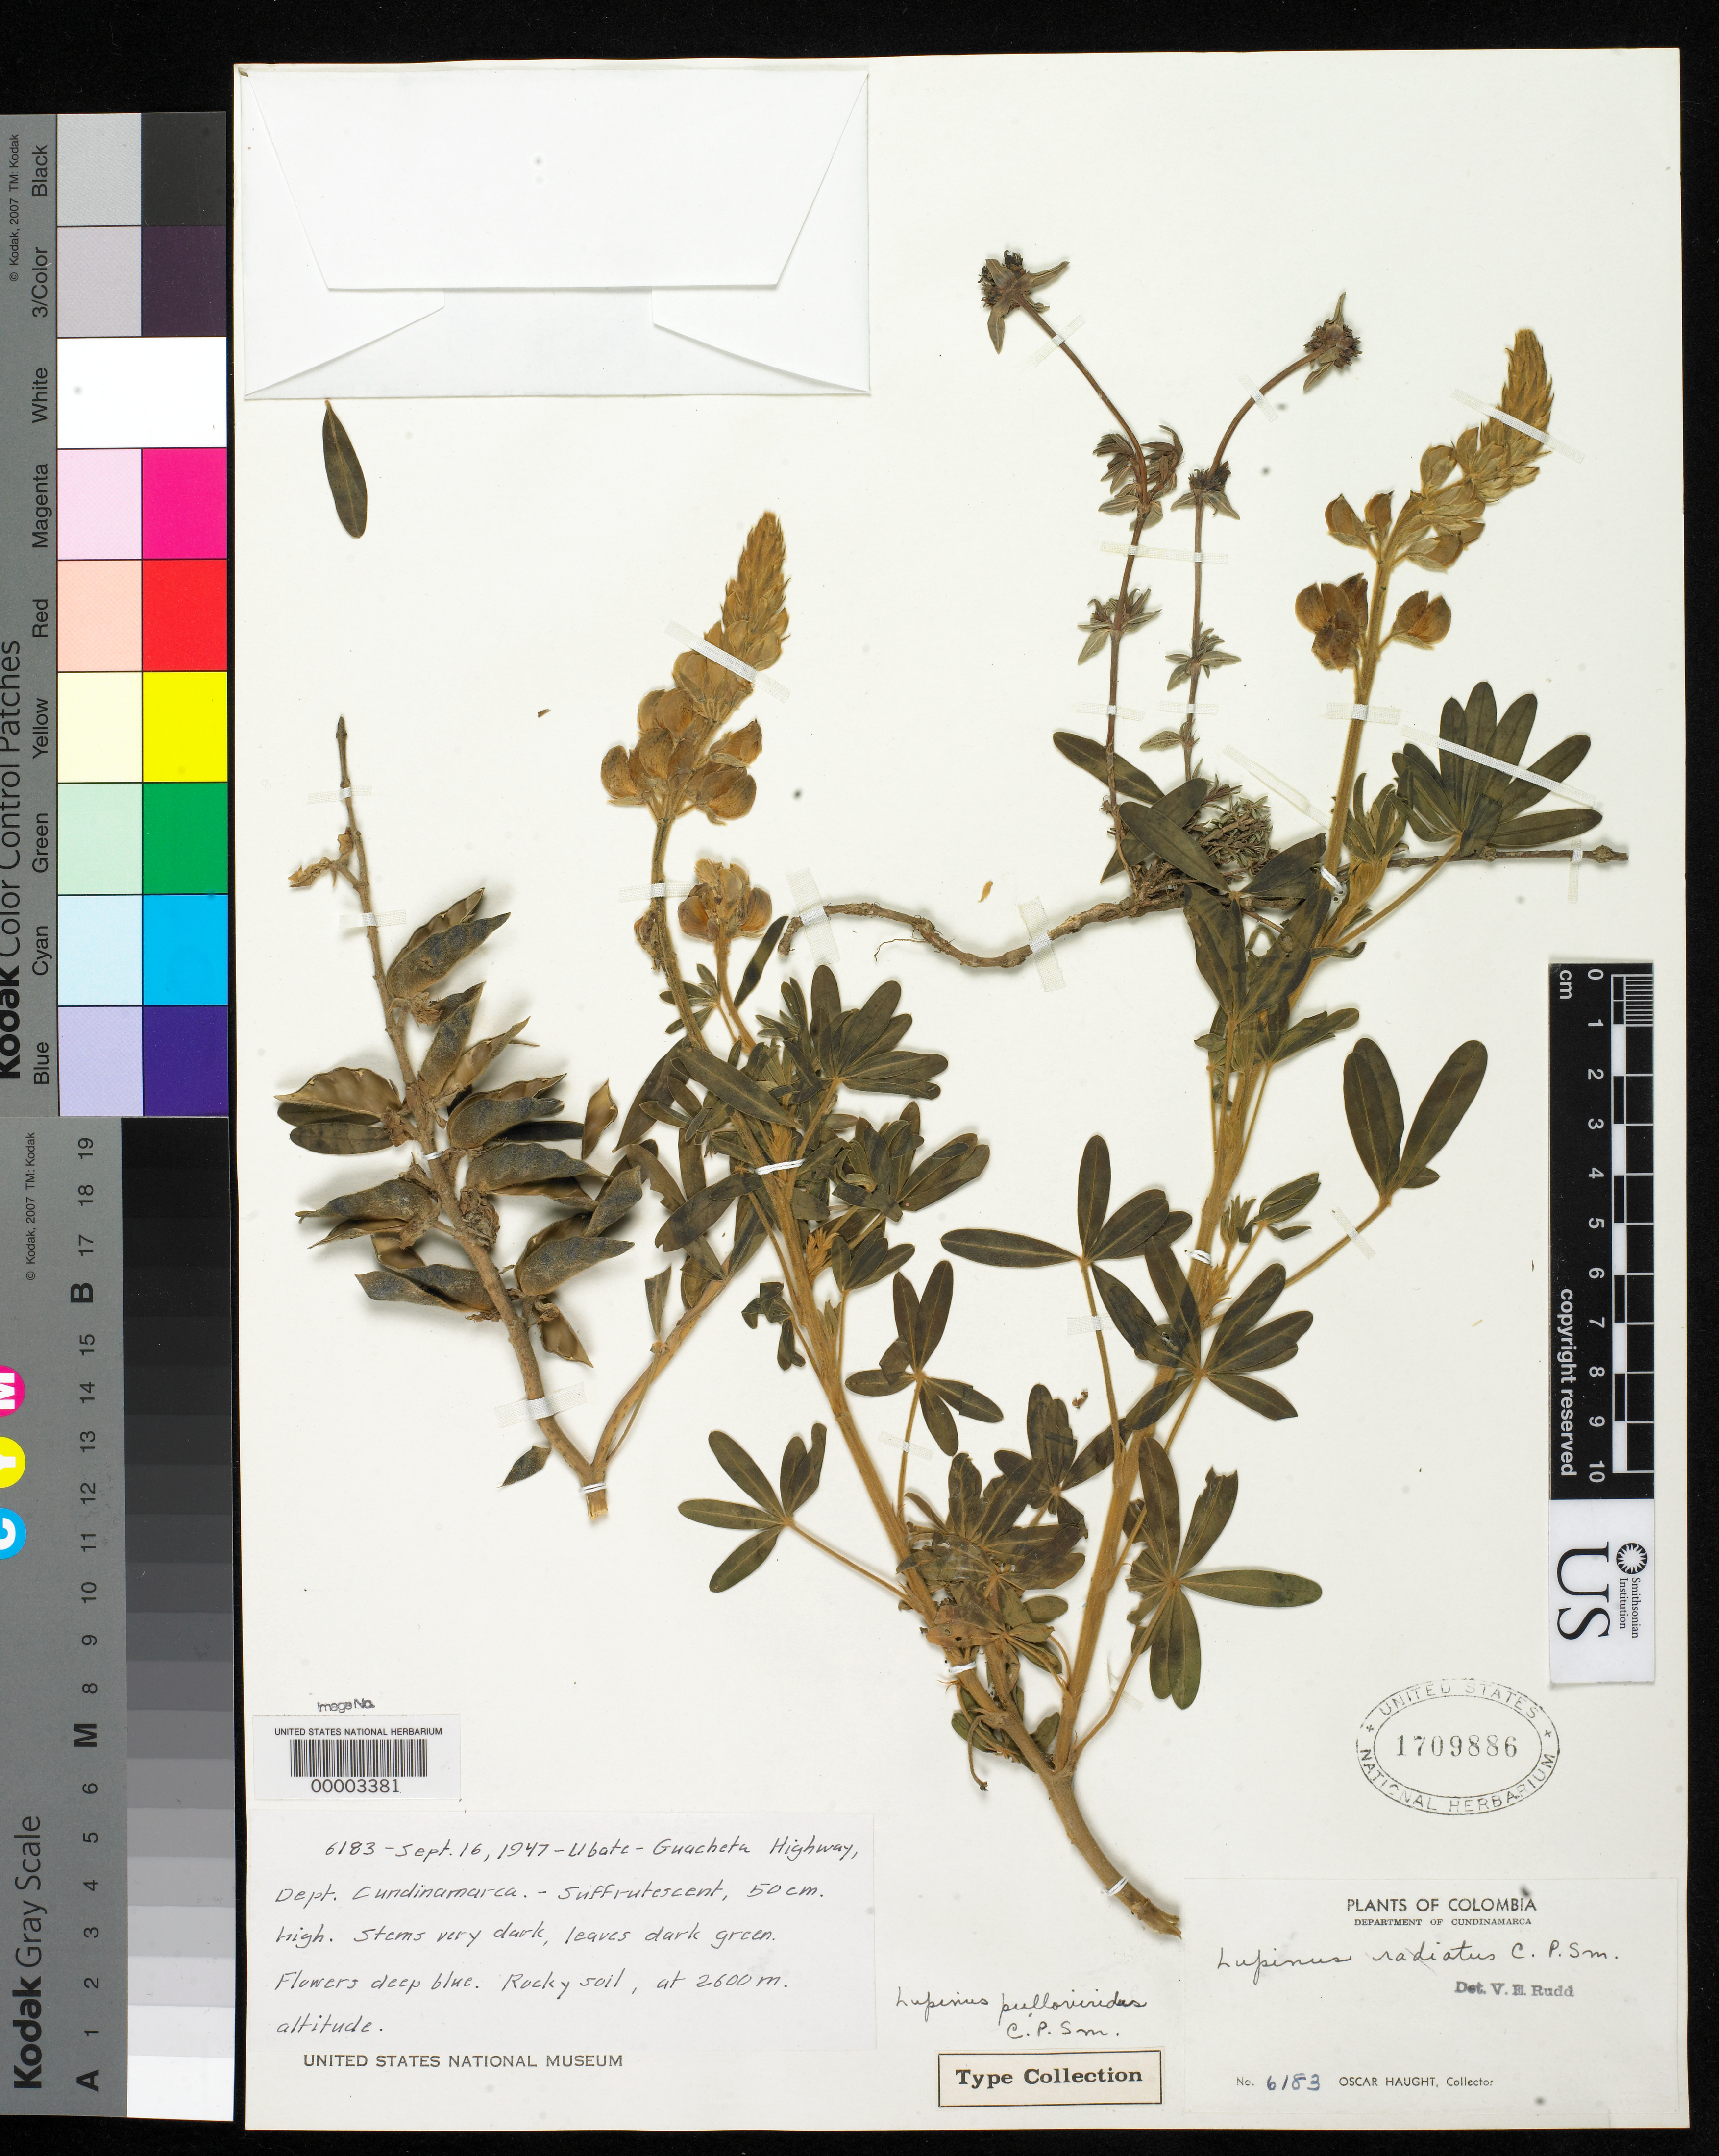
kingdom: Plantae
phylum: Tracheophyta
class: Magnoliopsida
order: Fabales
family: Fabaceae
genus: Lupinus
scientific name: Lupinus pulloviridus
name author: C.P. Sm.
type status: Isotype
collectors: O. L. Haught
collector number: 6183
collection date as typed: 16 Sep 1947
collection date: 1947-09-16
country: Colombia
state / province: Cundinamarca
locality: Ubate - Guacheta highway.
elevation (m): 2600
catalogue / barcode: US 1709886